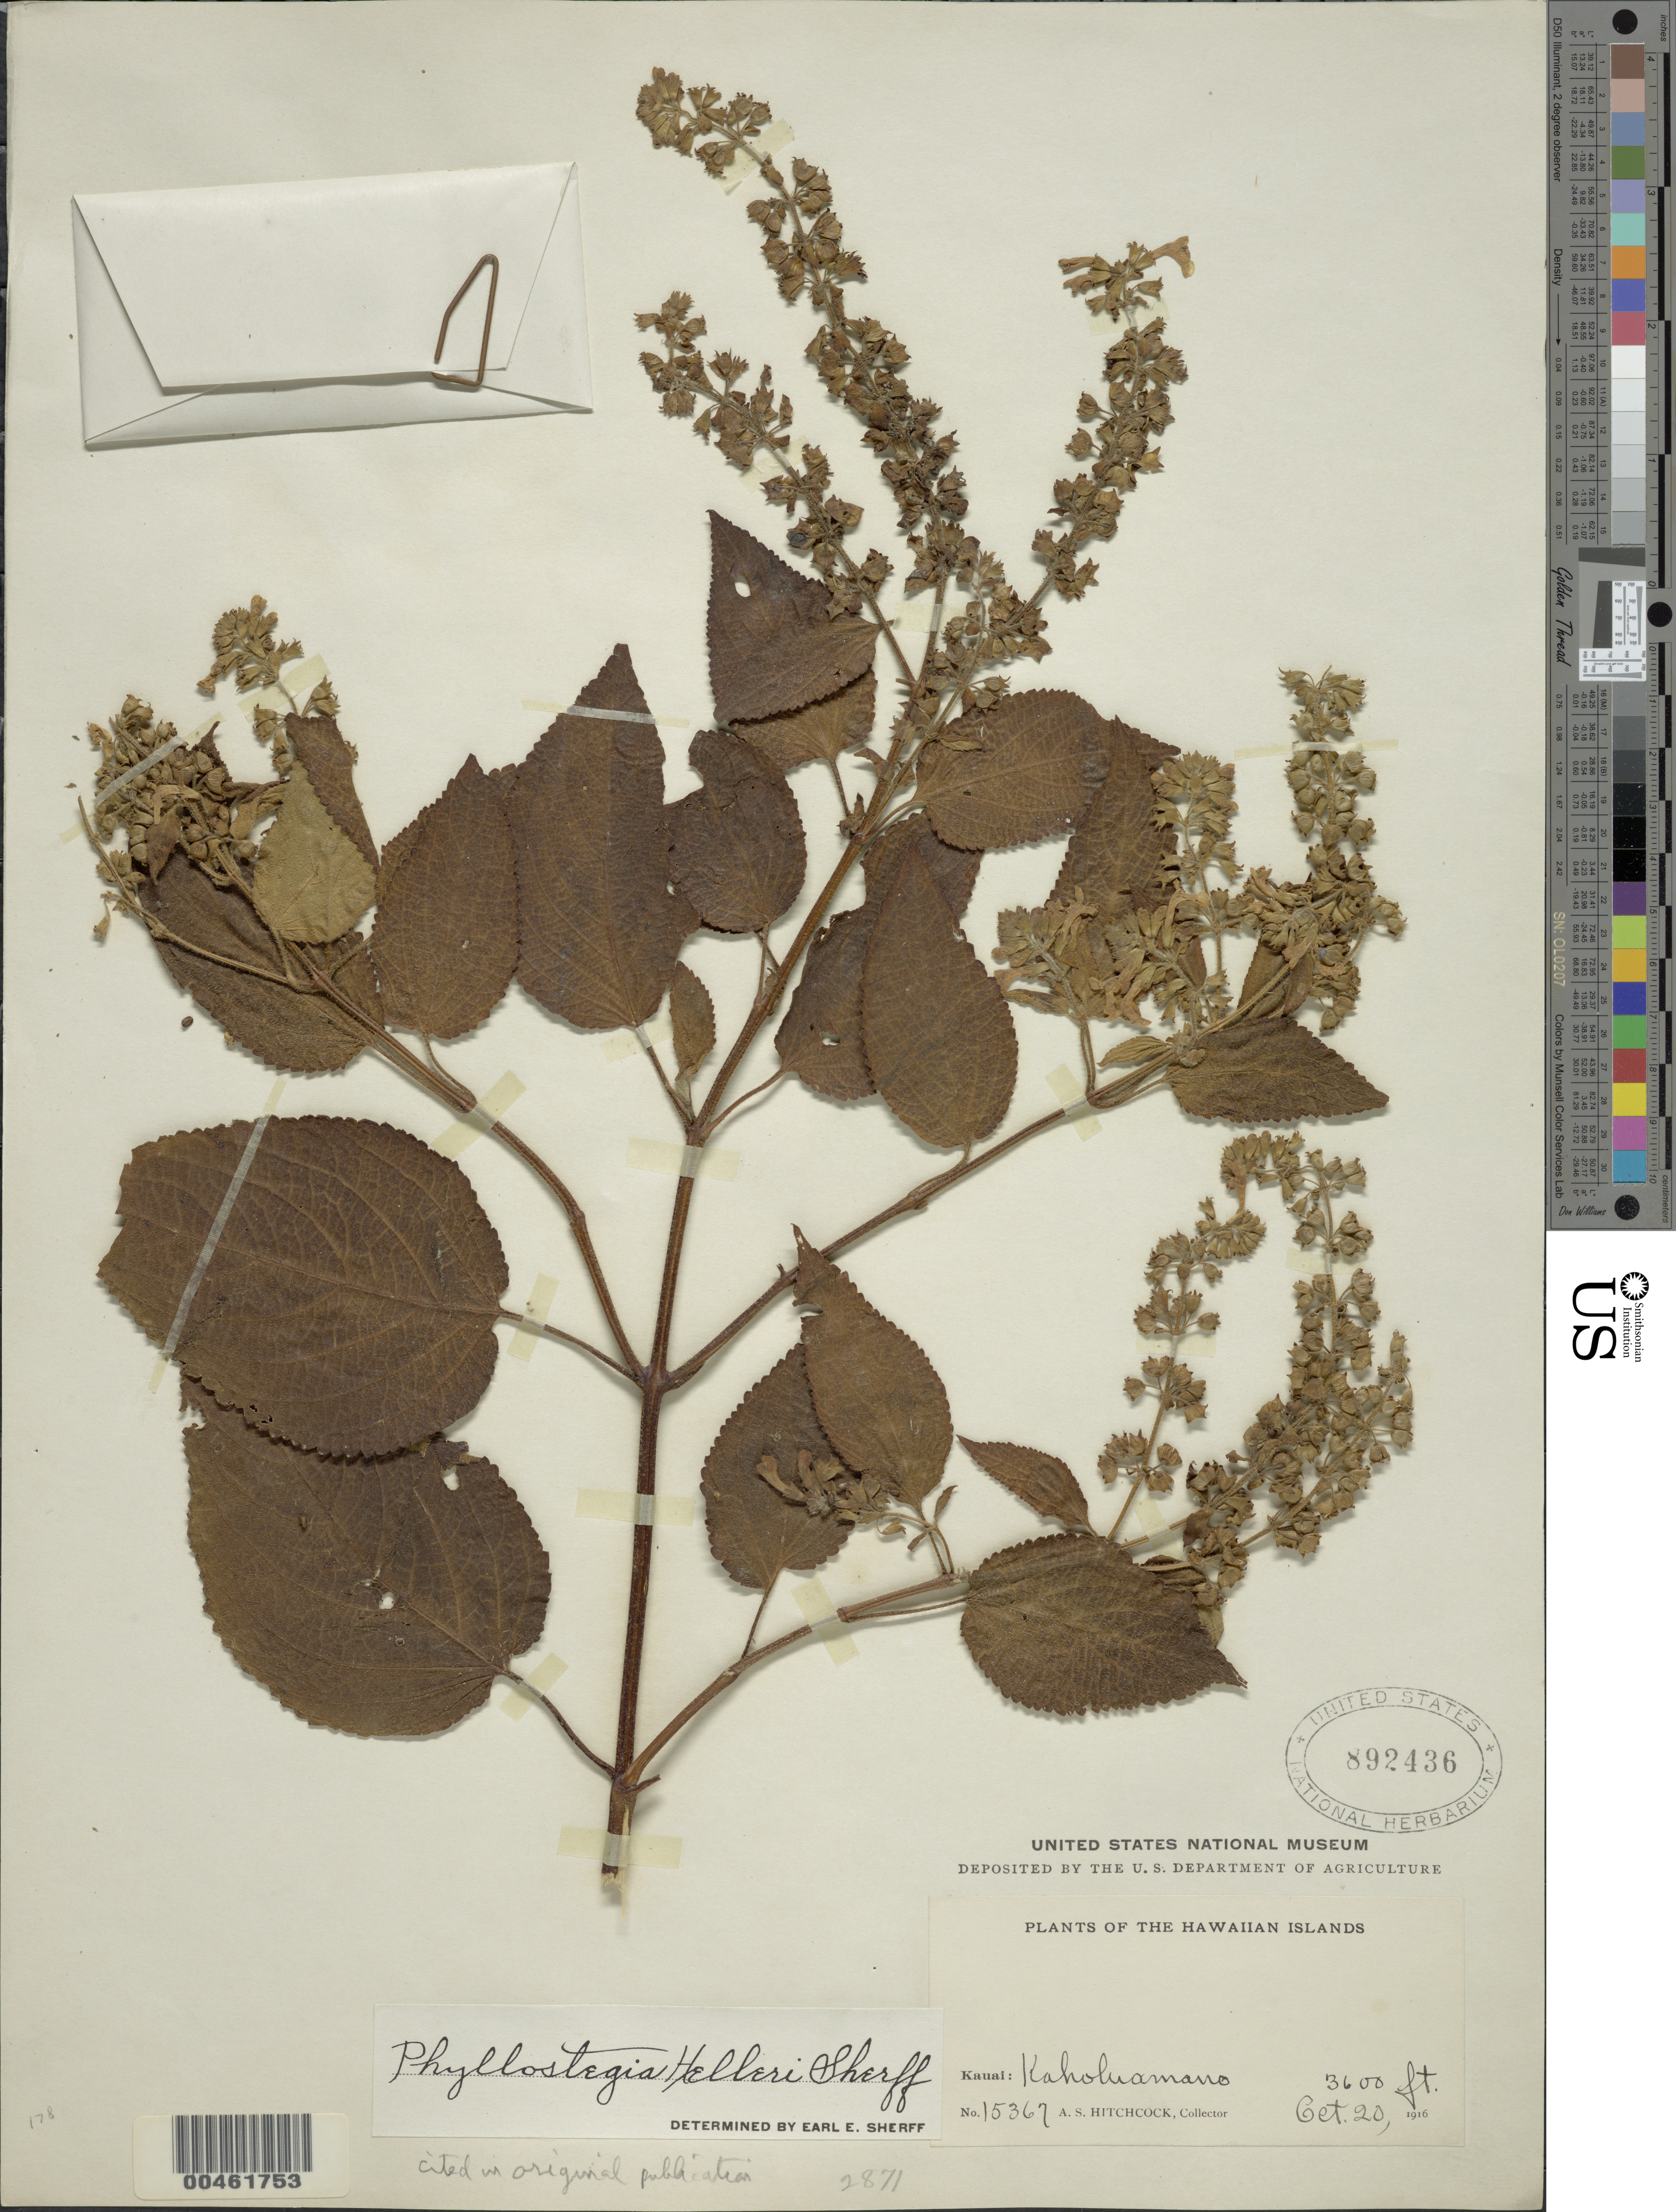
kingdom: Plantae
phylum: Tracheophyta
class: Magnoliopsida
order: Lamiales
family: Lamiaceae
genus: Phyllostegia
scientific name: Phyllostegia helleri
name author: Sherff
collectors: A. S. Hitchcock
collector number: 15367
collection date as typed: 20 Oct 1916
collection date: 1916-10-20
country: United States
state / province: Hawaii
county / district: Kauai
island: Kaua'i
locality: Kaholuamano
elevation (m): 1097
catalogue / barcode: US 892436